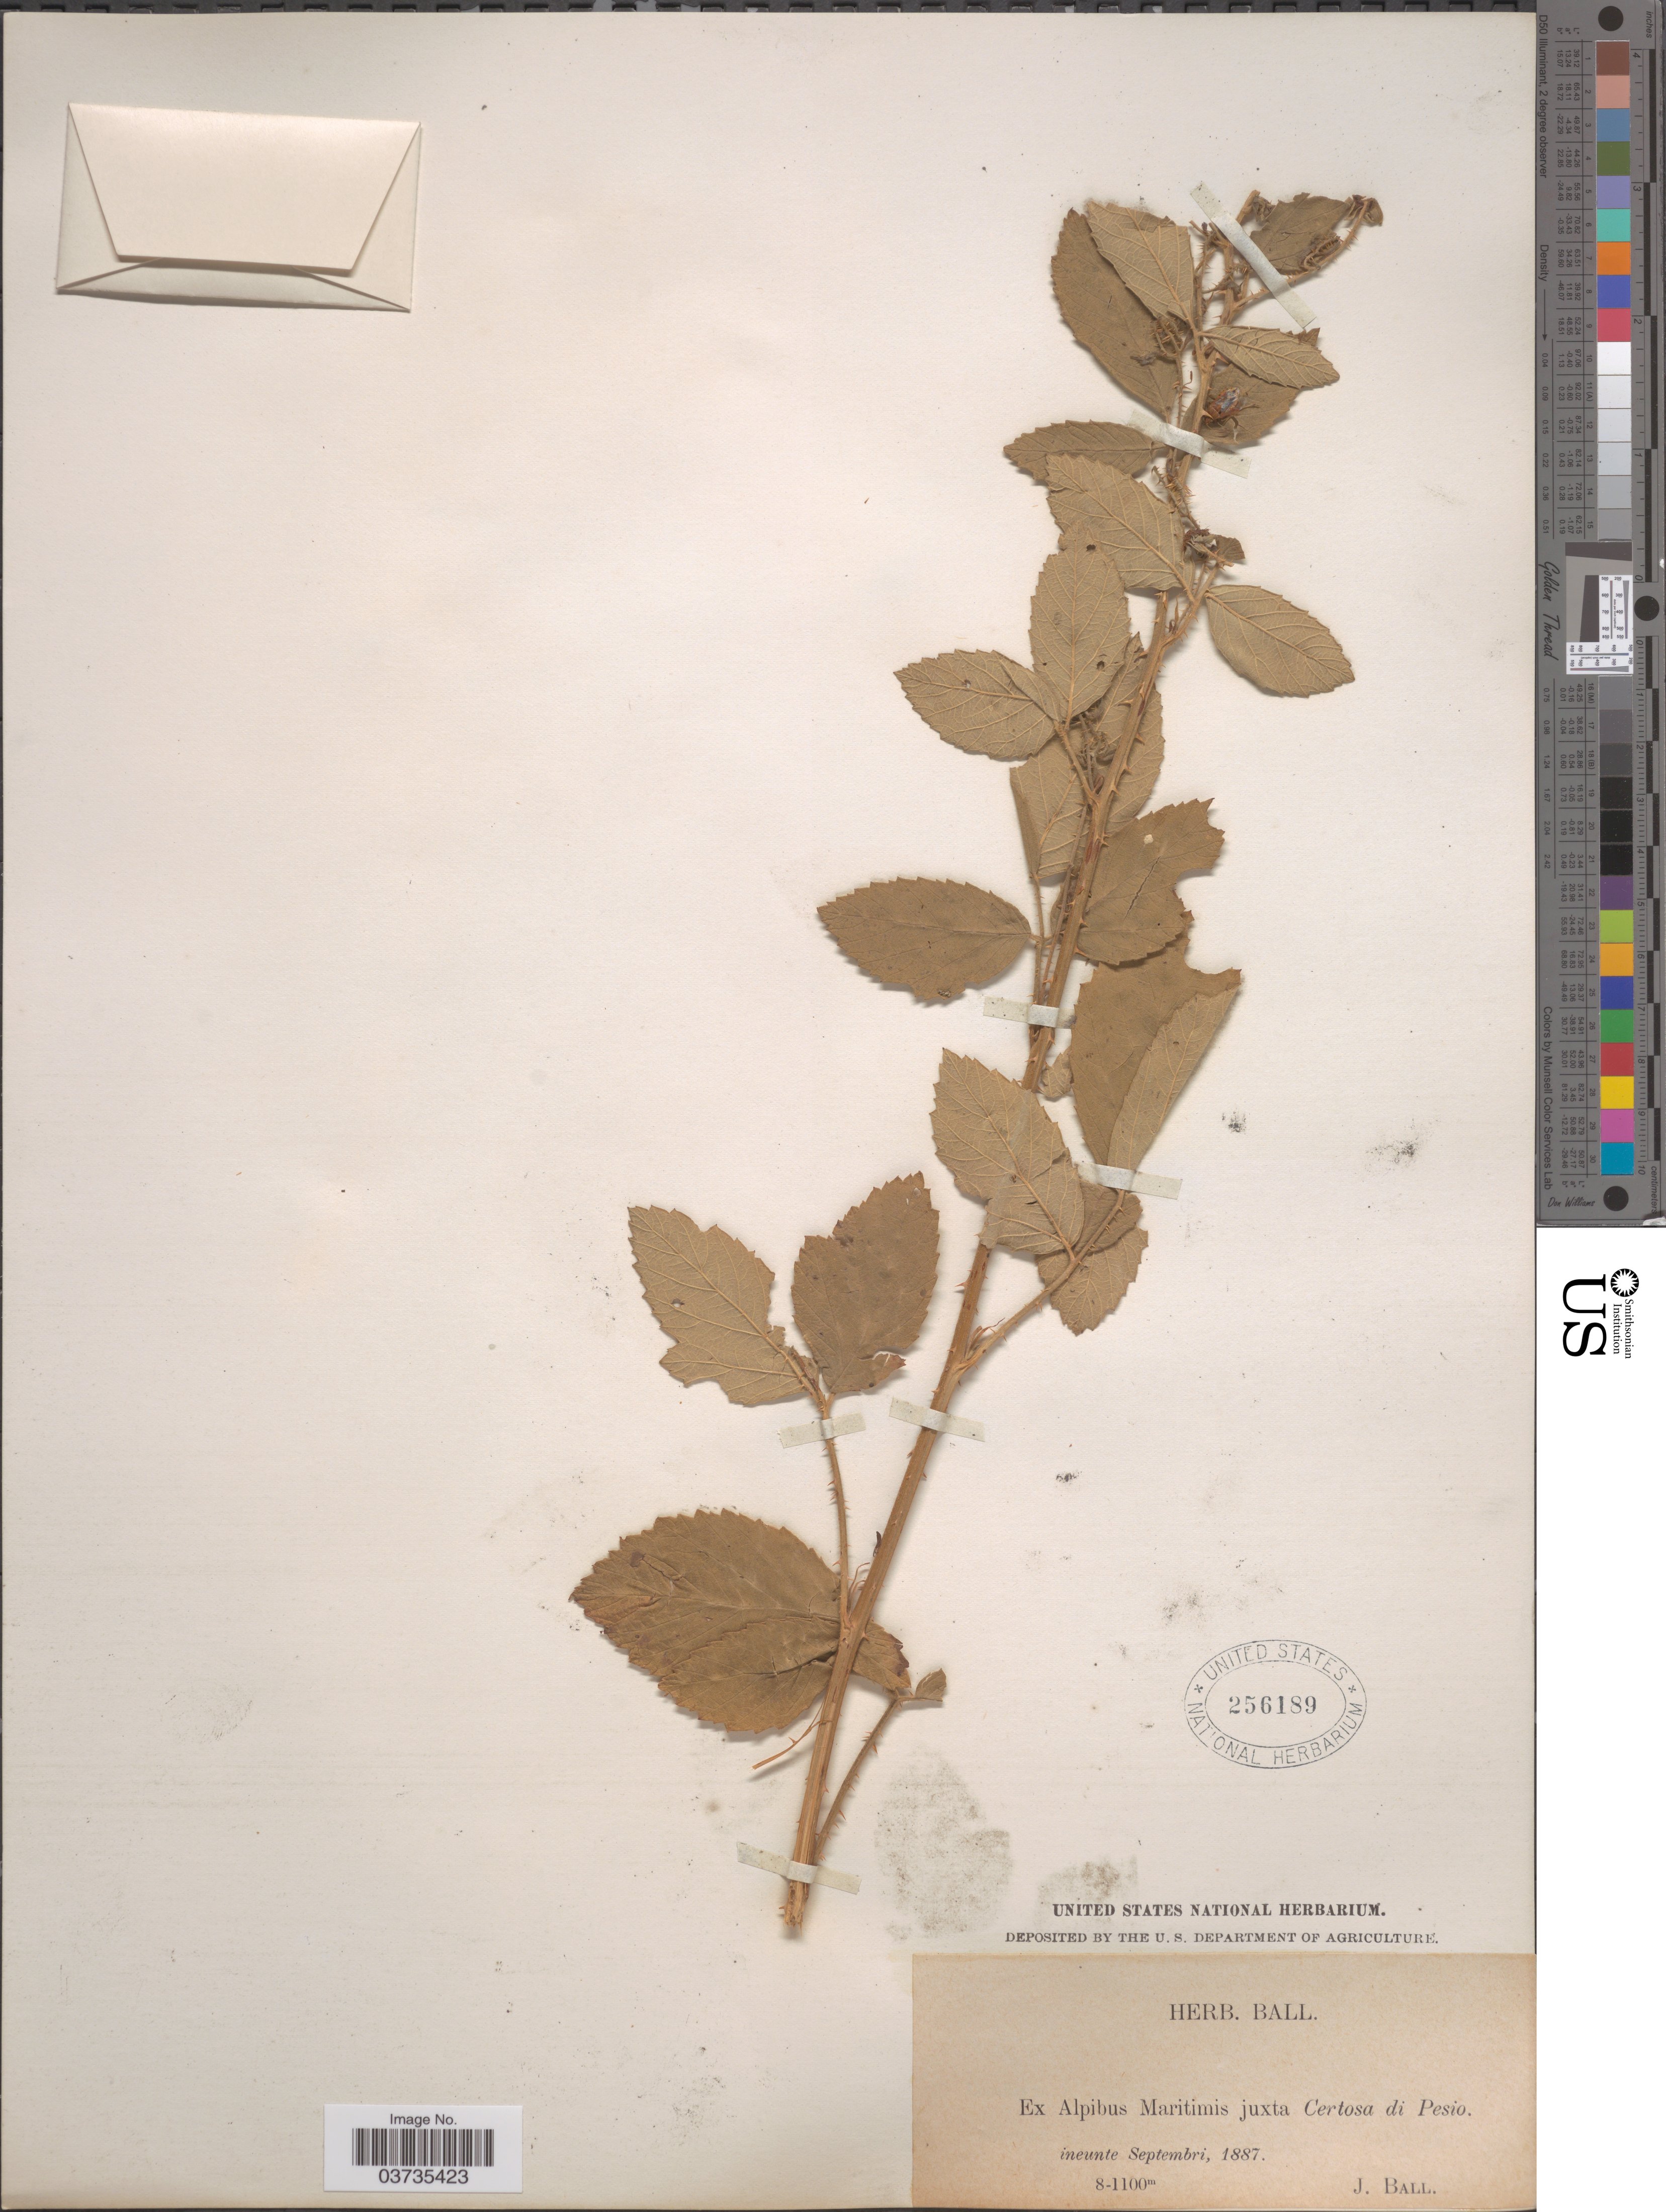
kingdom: Plantae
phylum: Tracheophyta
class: Magnoliopsida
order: Rosales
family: Rosaceae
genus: Rubus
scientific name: Rubus sp.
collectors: J. Ball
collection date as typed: Ineunte Septembri, 1887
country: Italy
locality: Ex Alpibus Maritimis juxta Certosa di Pesio.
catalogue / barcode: US 256189